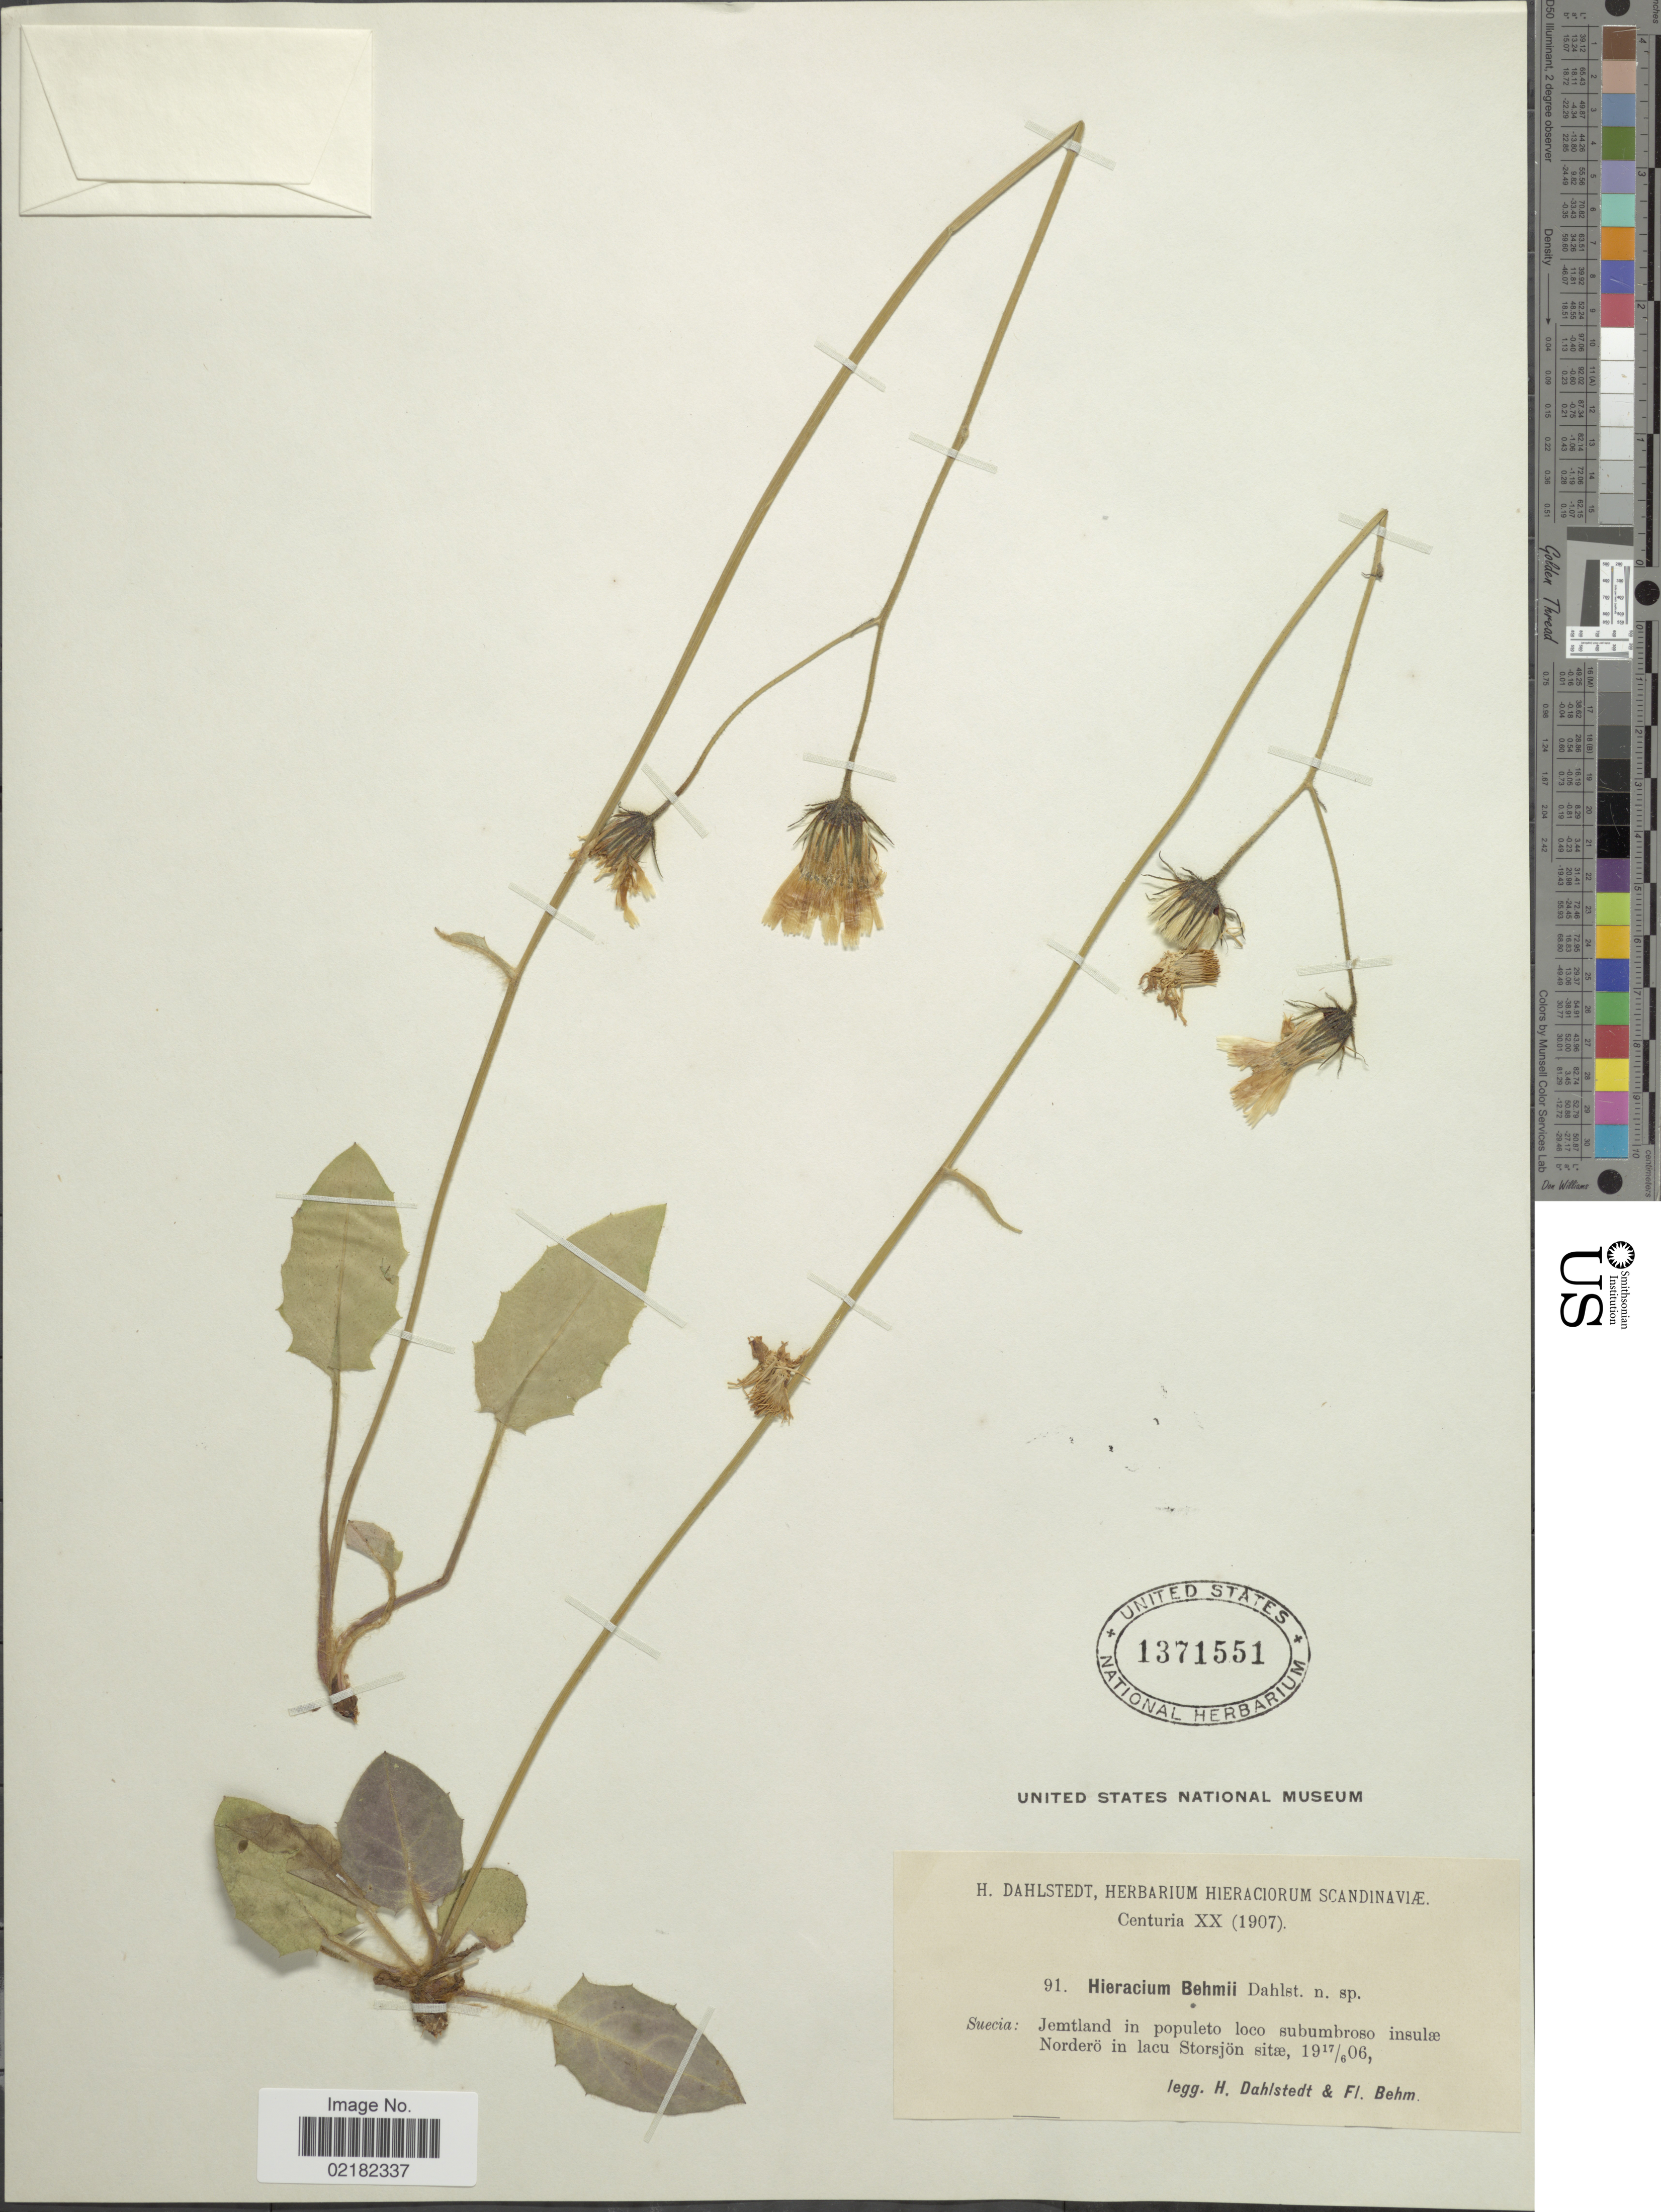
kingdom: Plantae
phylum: Tracheophyta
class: Magnoliopsida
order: Asterales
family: Asteraceae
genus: Hieracium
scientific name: Hieracium repandulare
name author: Druce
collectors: H. G. Dahlstedt & F. Behm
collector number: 91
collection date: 1906-06-17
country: Sweden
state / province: Jämtland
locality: Jemtland in populeto loco subumbroso insulae Nordero in lacu Storsjon sitae.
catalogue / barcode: US 1371551